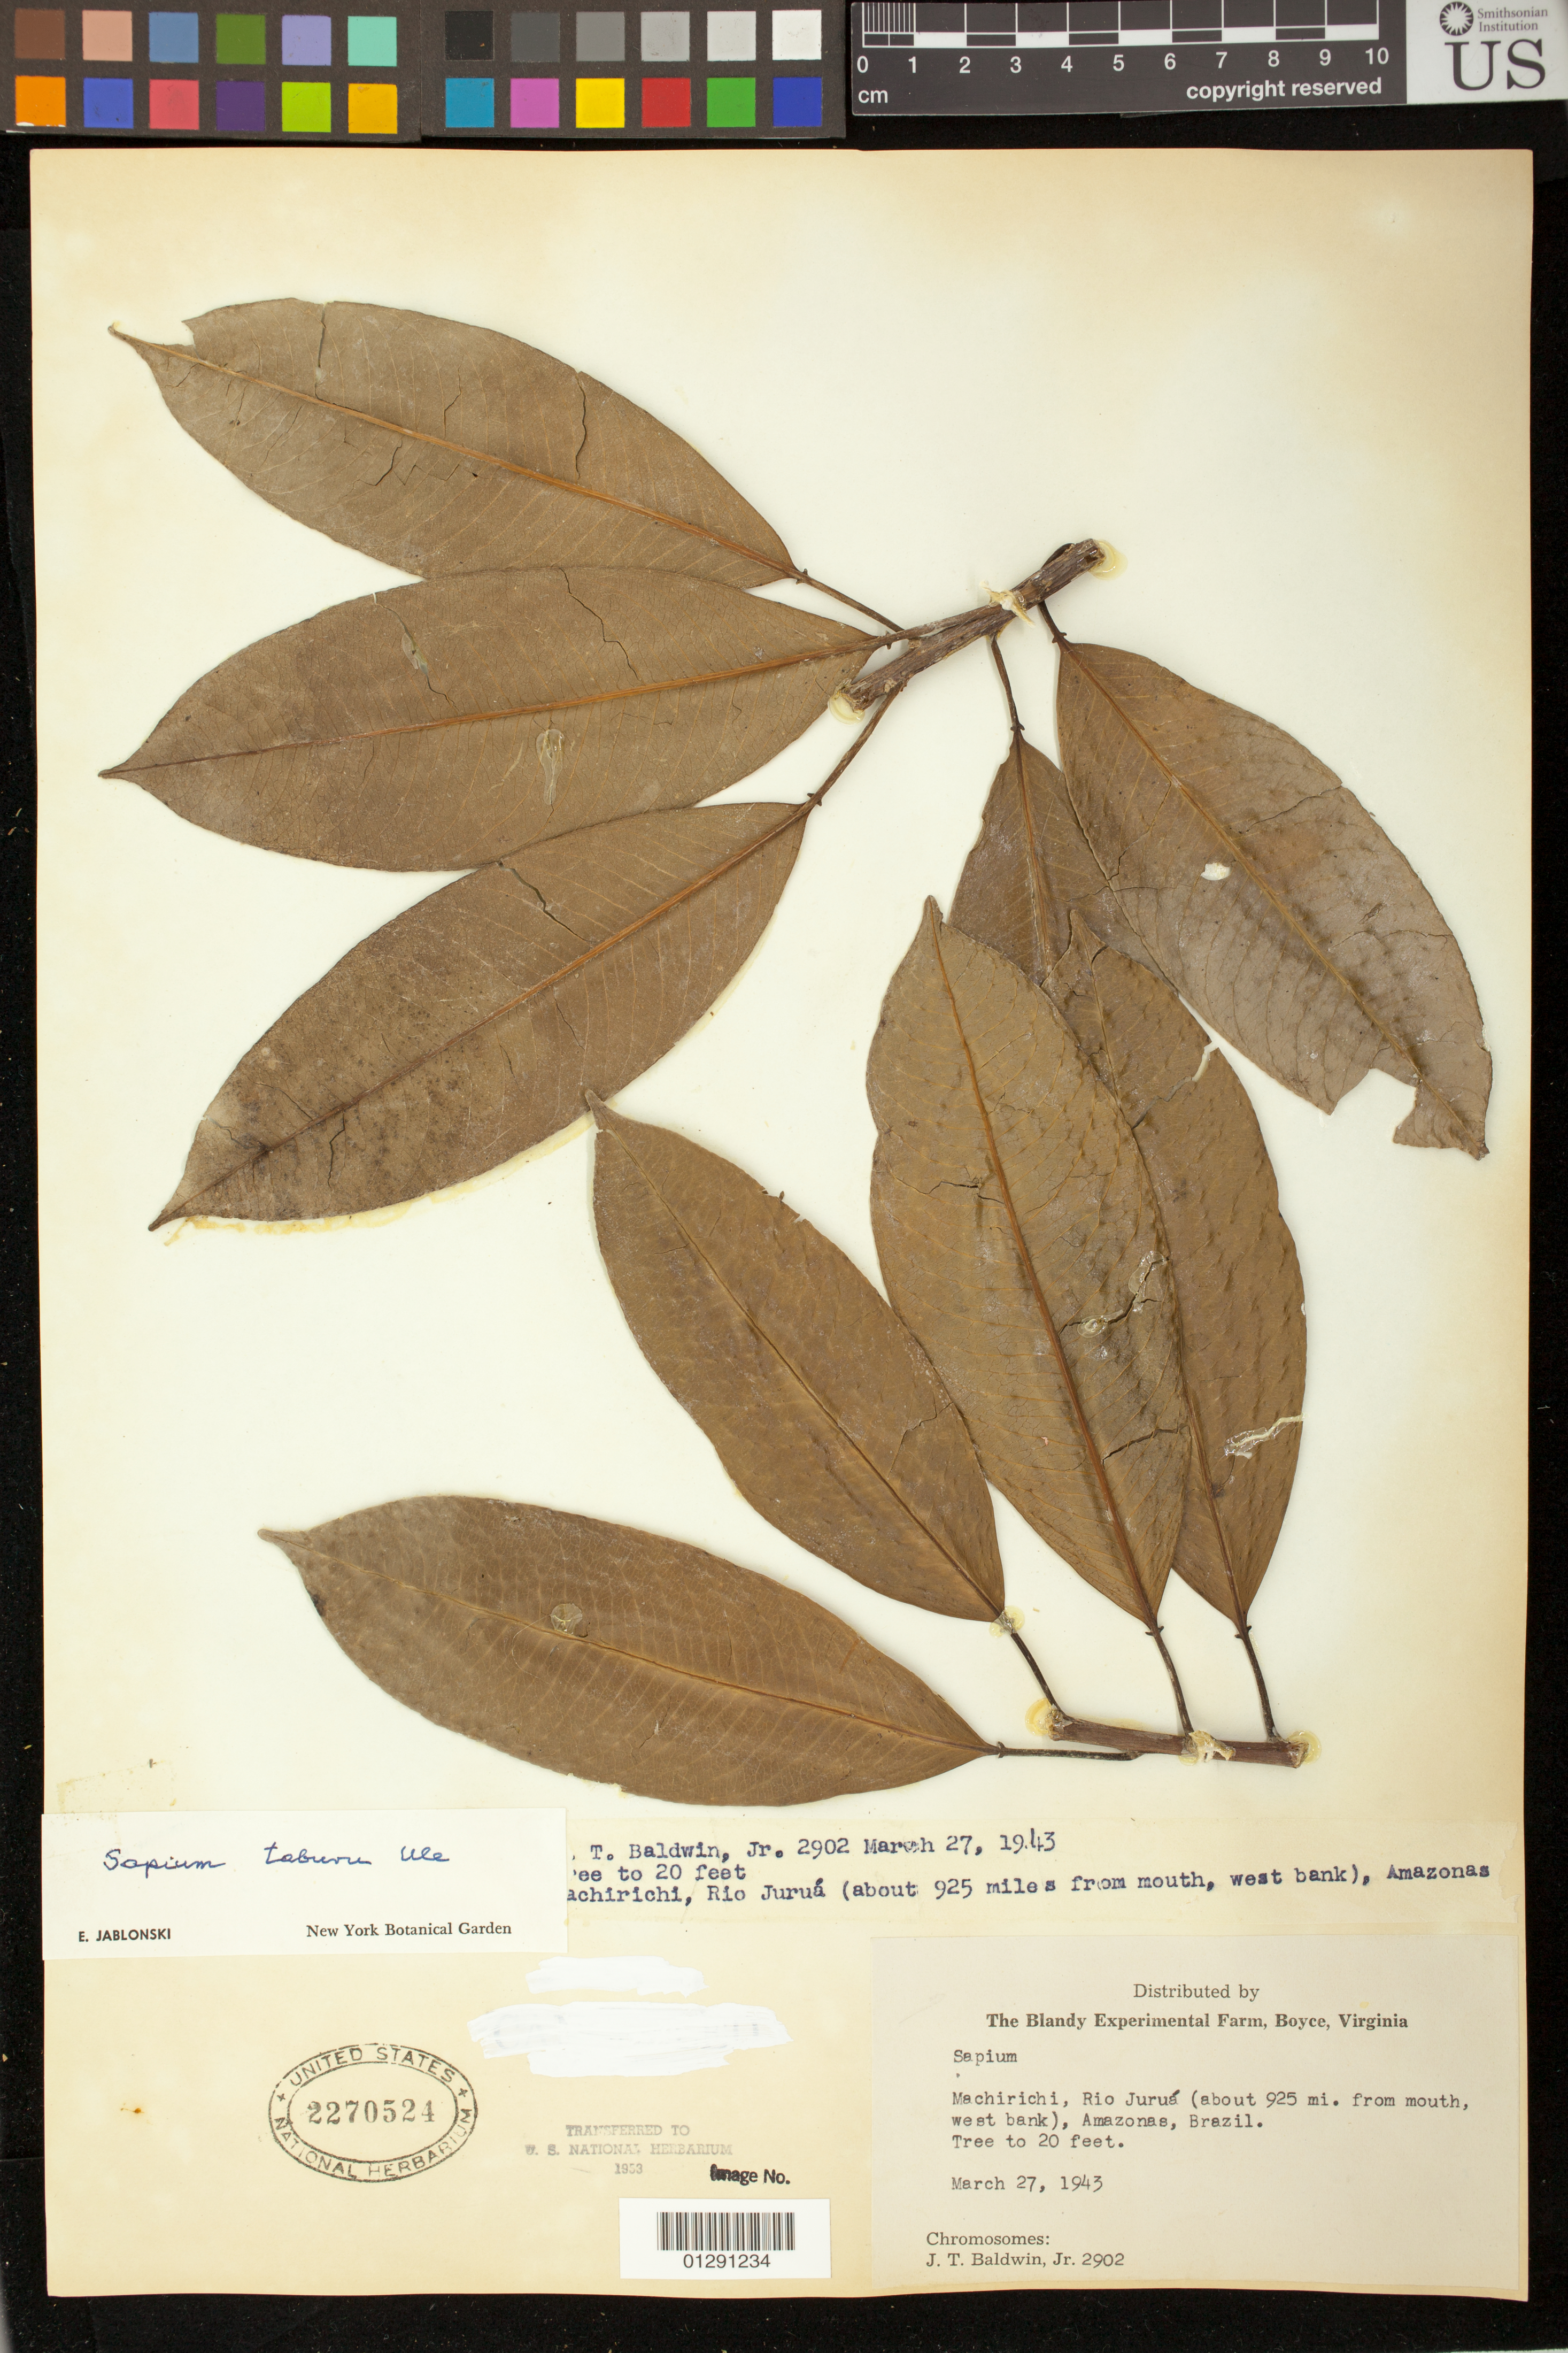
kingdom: Plantae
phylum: Tracheophyta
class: Magnoliopsida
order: Malpighiales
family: Euphorbiaceae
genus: Sapium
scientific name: Sapium glandulatum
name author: (Vell.) Pax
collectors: J. T. Baldwin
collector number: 2902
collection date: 1943-03-27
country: Brazil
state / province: Amazonas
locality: Machirichi, Rio Jurua (about 925 mi. from mouth, west bank)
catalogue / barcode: US 2270524